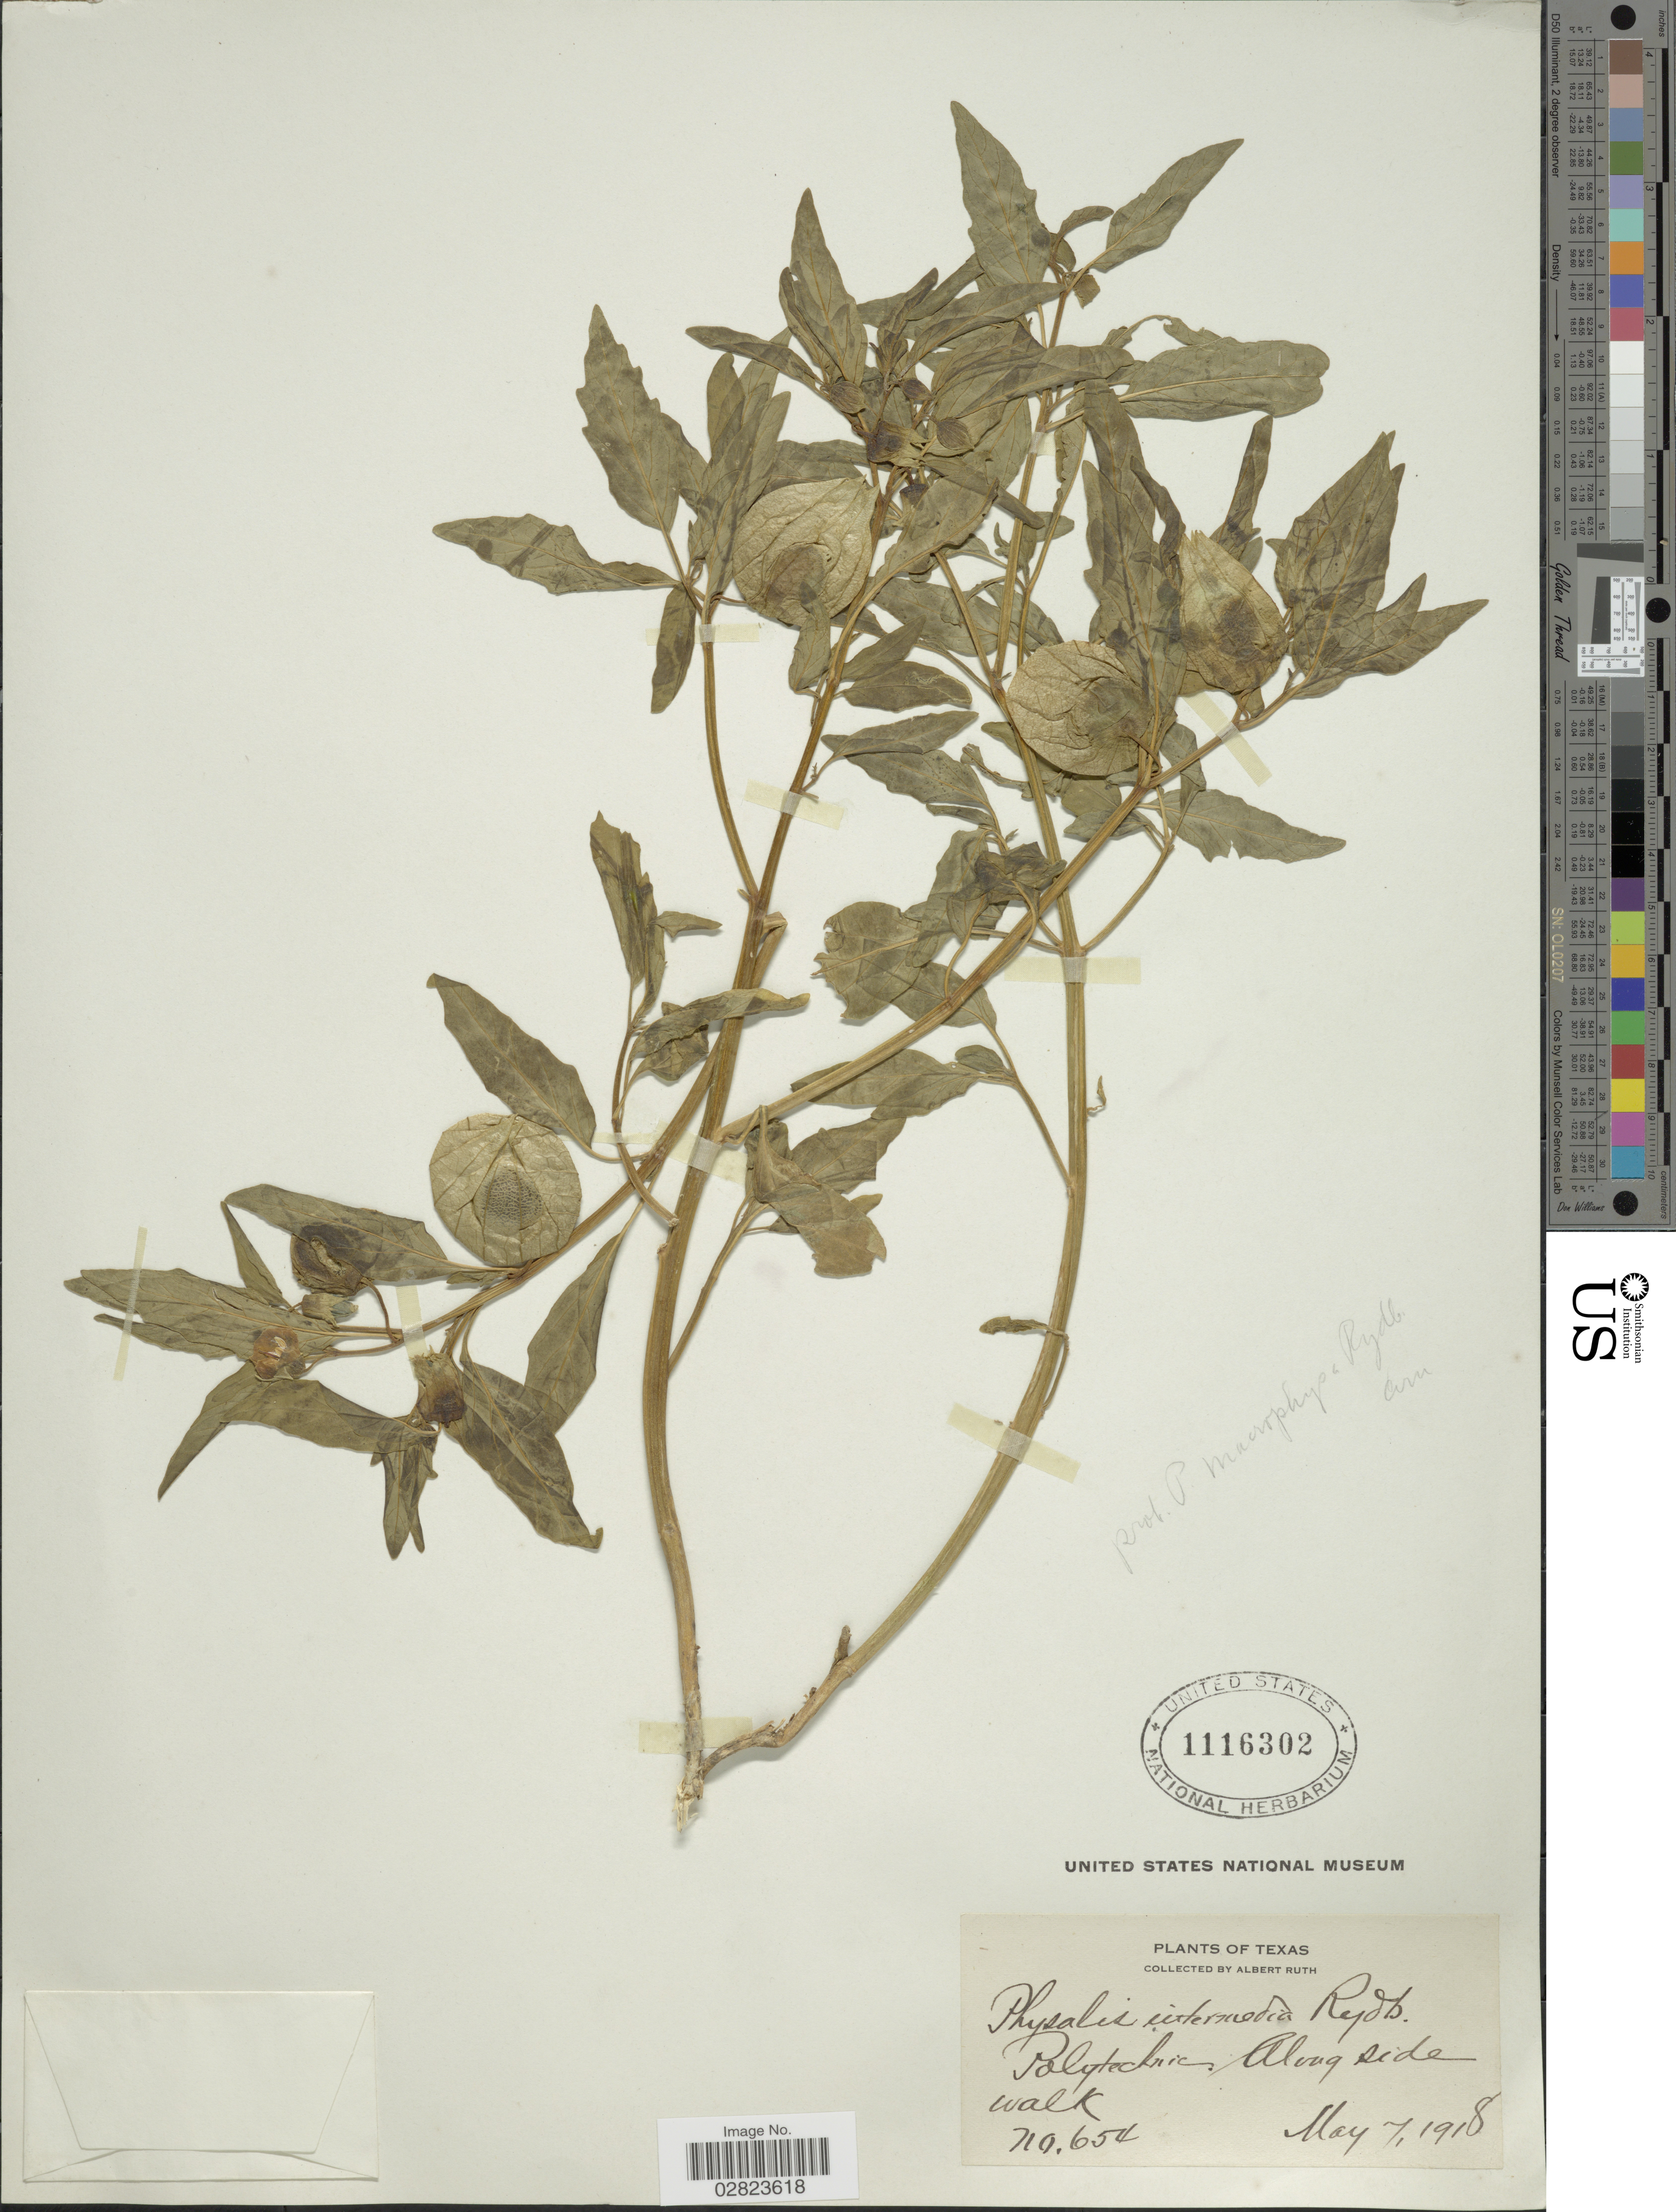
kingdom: Plantae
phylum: Tracheophyta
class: Magnoliopsida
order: Solanales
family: Solanaceae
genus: Physalis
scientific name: Physalis intermedia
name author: Rydb.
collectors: A. Ruth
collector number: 654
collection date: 1918-05-07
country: United States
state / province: Texas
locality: Polytechnic. Along side walk.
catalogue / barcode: US 1116302